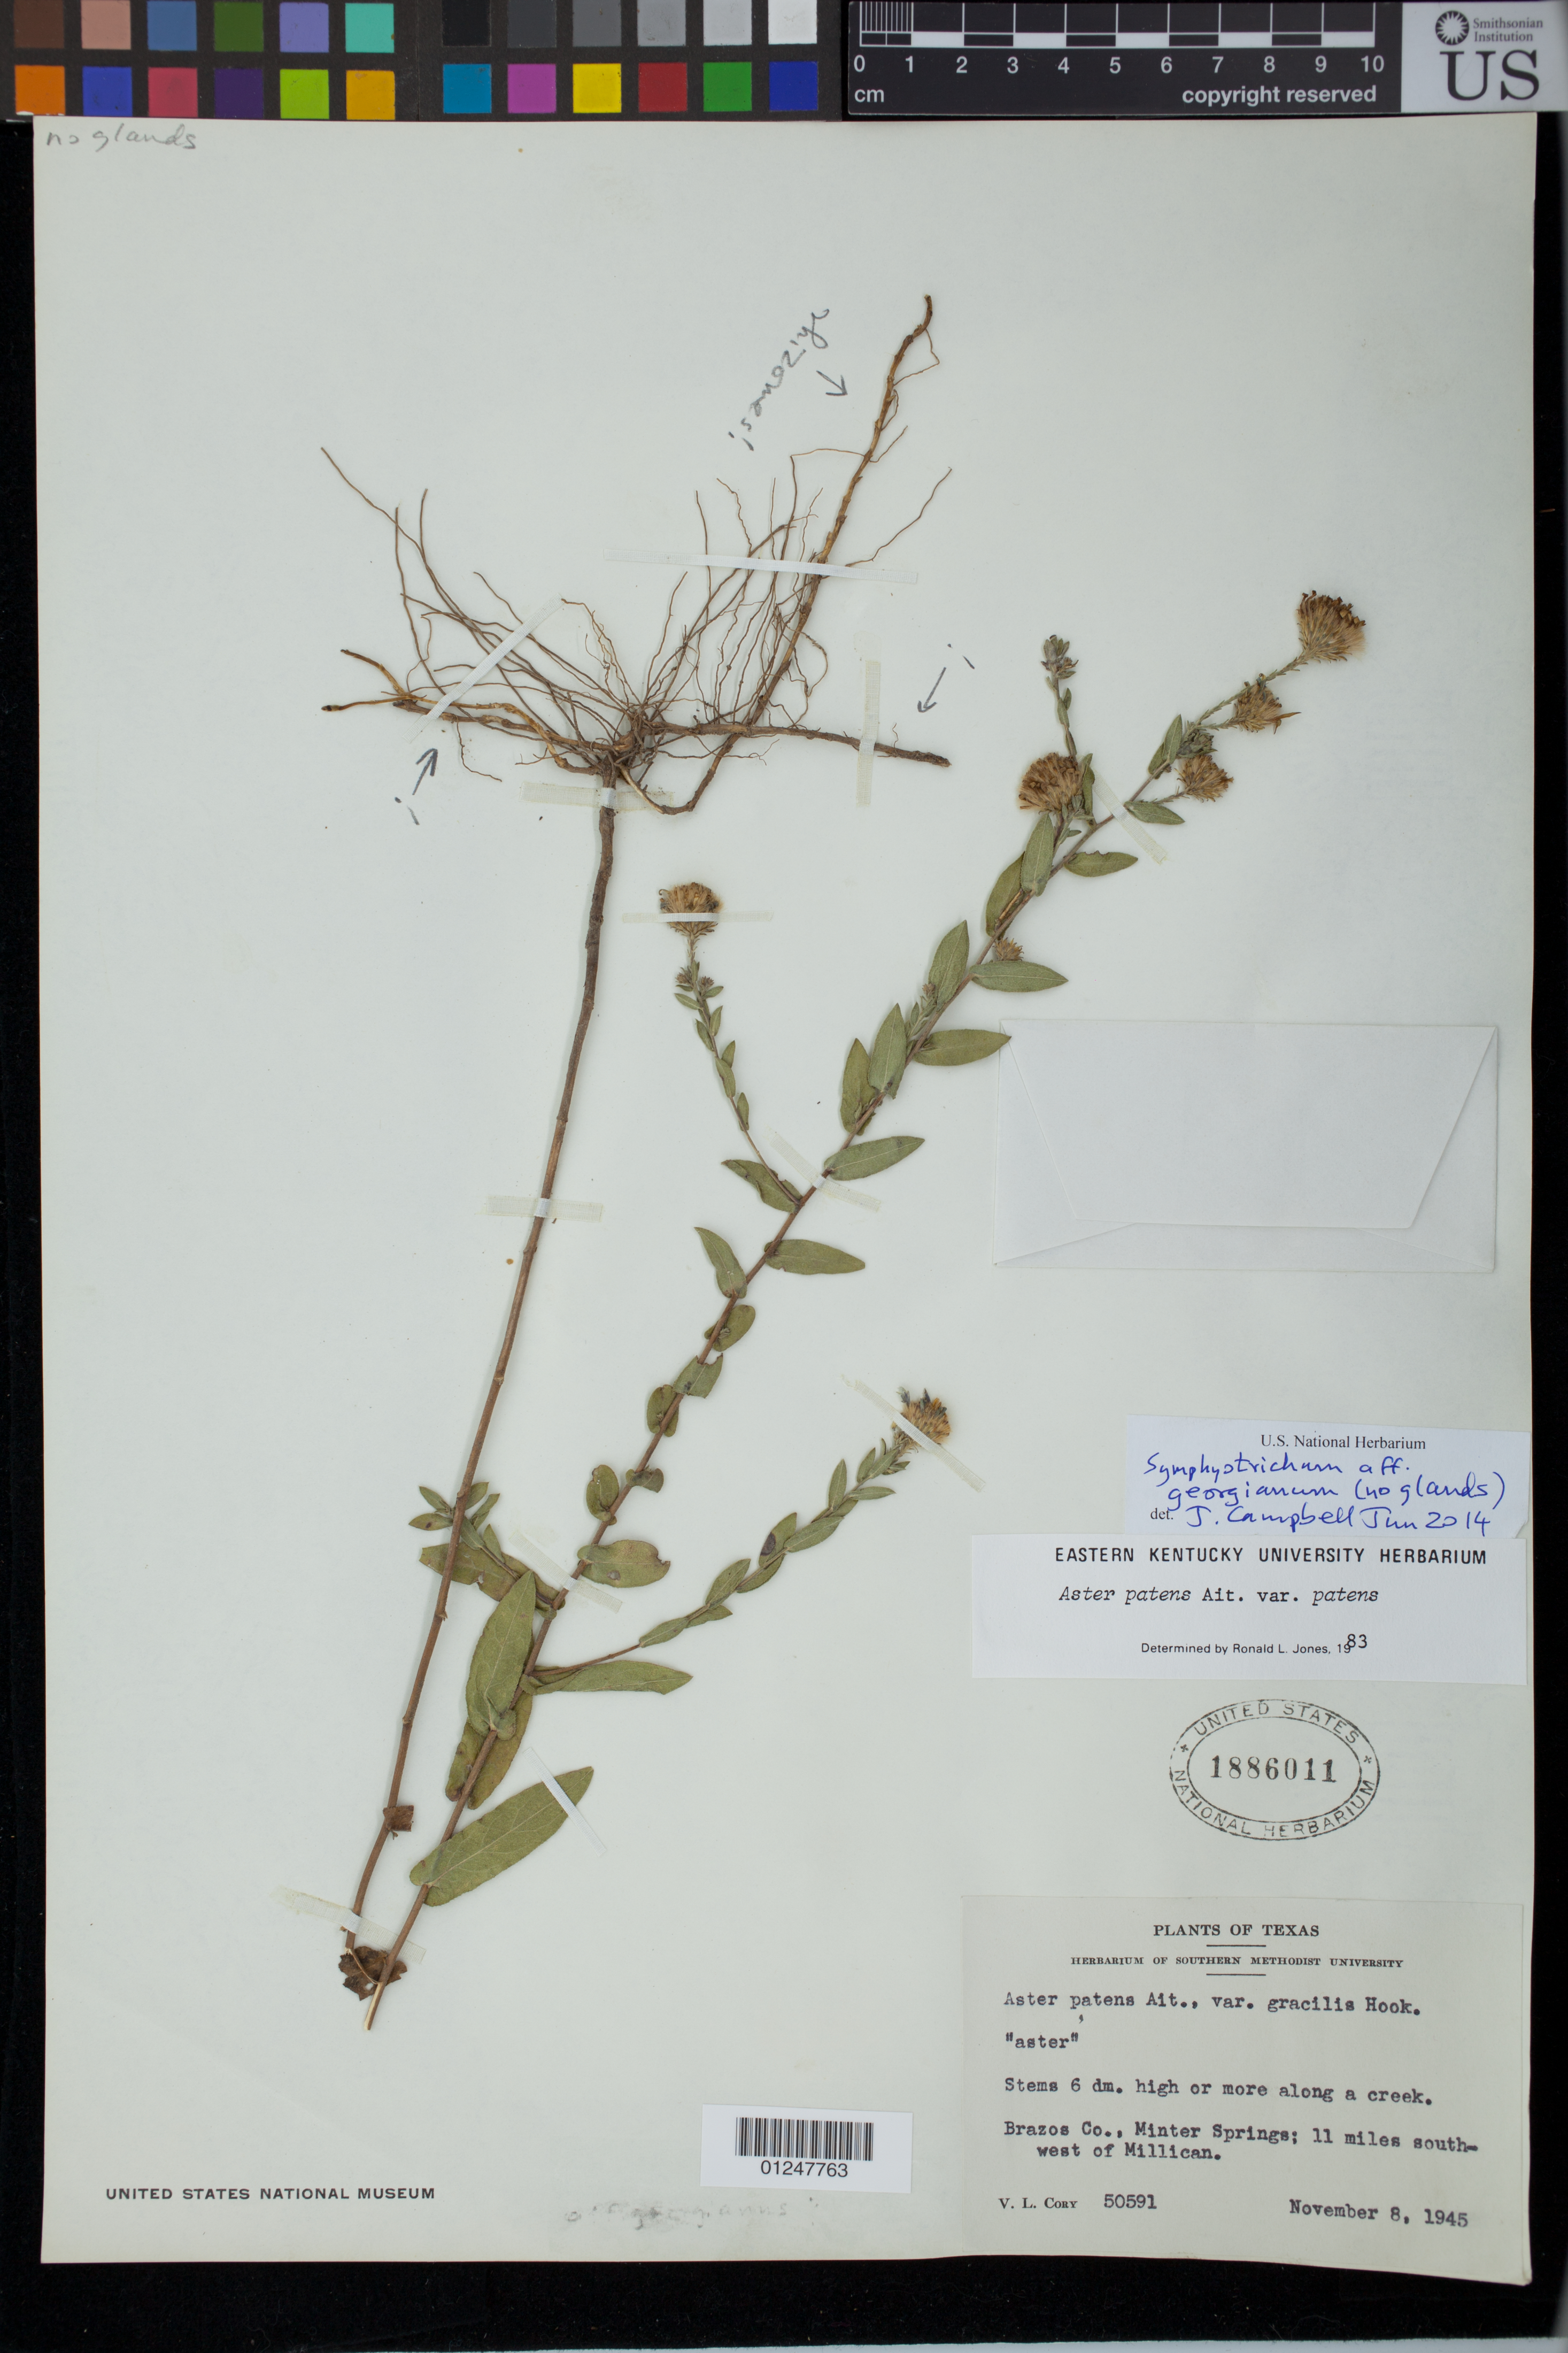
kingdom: Plantae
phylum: Tracheophyta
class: Magnoliopsida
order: Asterales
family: Asteraceae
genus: Symphyotrichum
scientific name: Symphyotrichum georgianum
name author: (Alexander) G.L. Nesom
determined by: Campbell, J.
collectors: V. Cory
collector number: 50591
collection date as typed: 08 Nov 1945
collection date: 1945-11-08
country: United States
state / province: Texas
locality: Brazos Co., Minter Springs; 11 miles SW of Millican.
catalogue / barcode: US 1886011